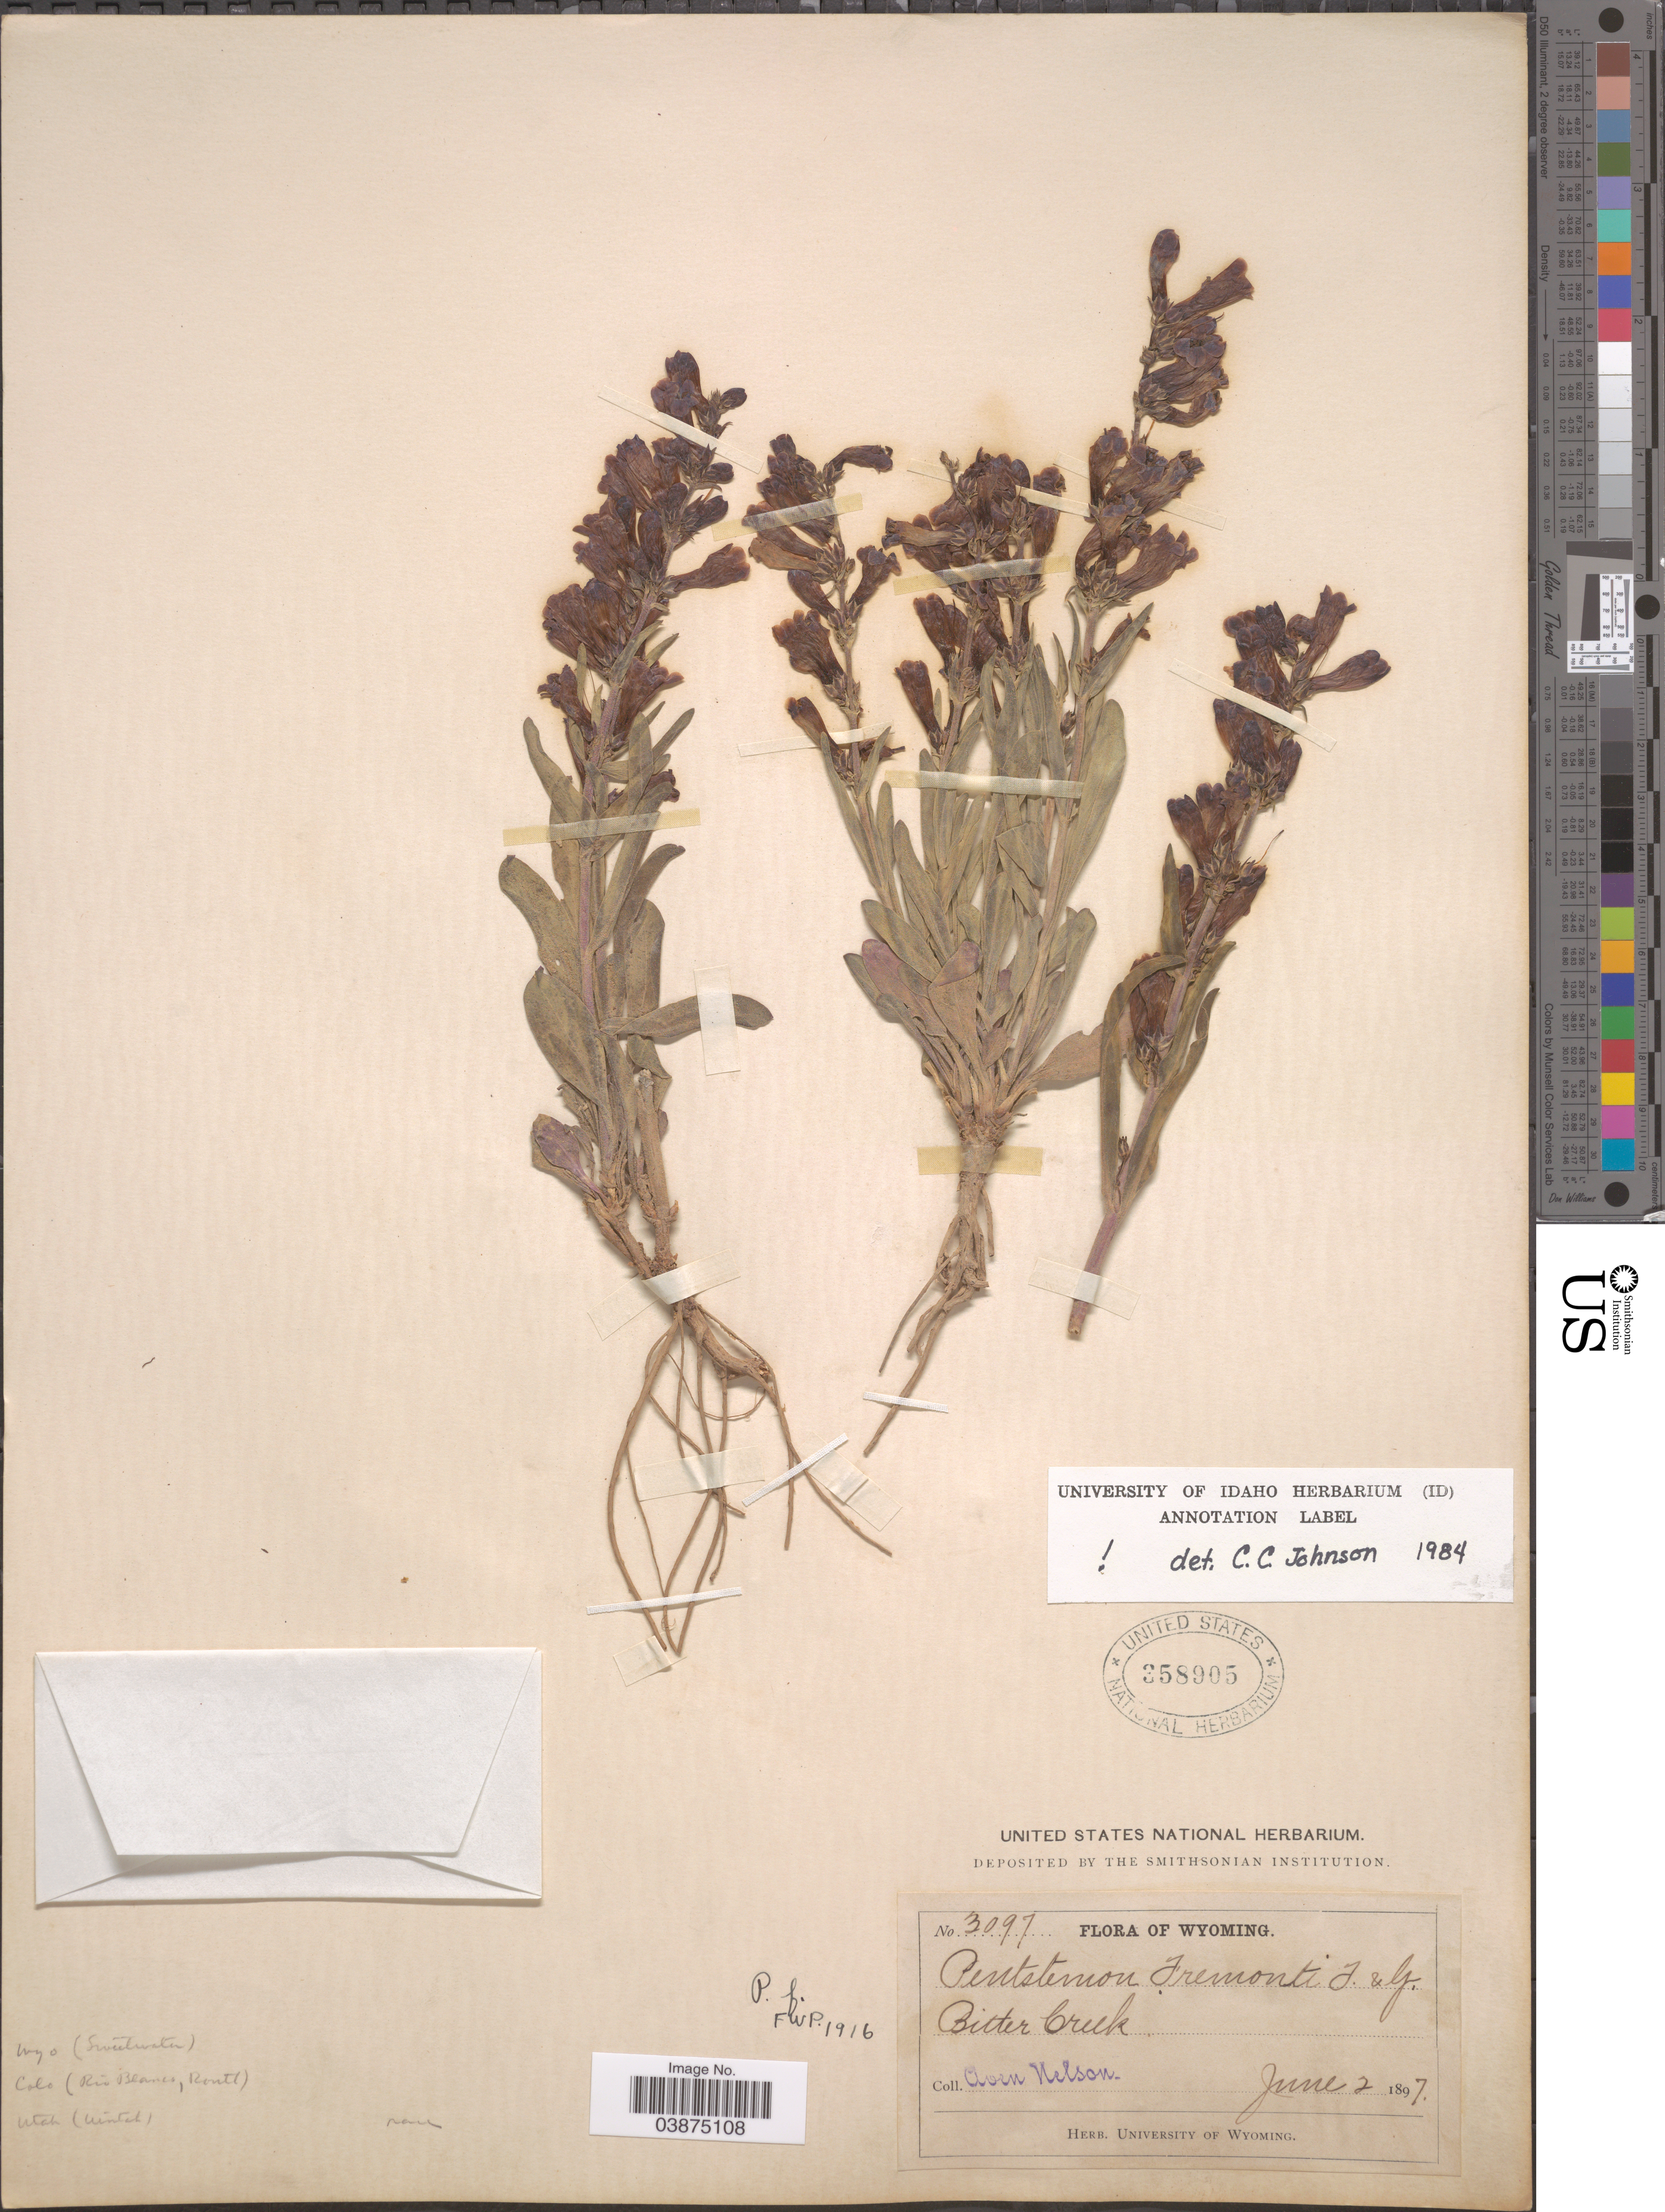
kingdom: Plantae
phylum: Tracheophyta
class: Magnoliopsida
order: Lamiales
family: Plantaginaceae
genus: Penstemon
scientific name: Penstemon fremontii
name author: Torr. & A. Gray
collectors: A. Nelson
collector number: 3097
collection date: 1897-06-02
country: United States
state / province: Wyoming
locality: Bitter Creek.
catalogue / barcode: US 358905